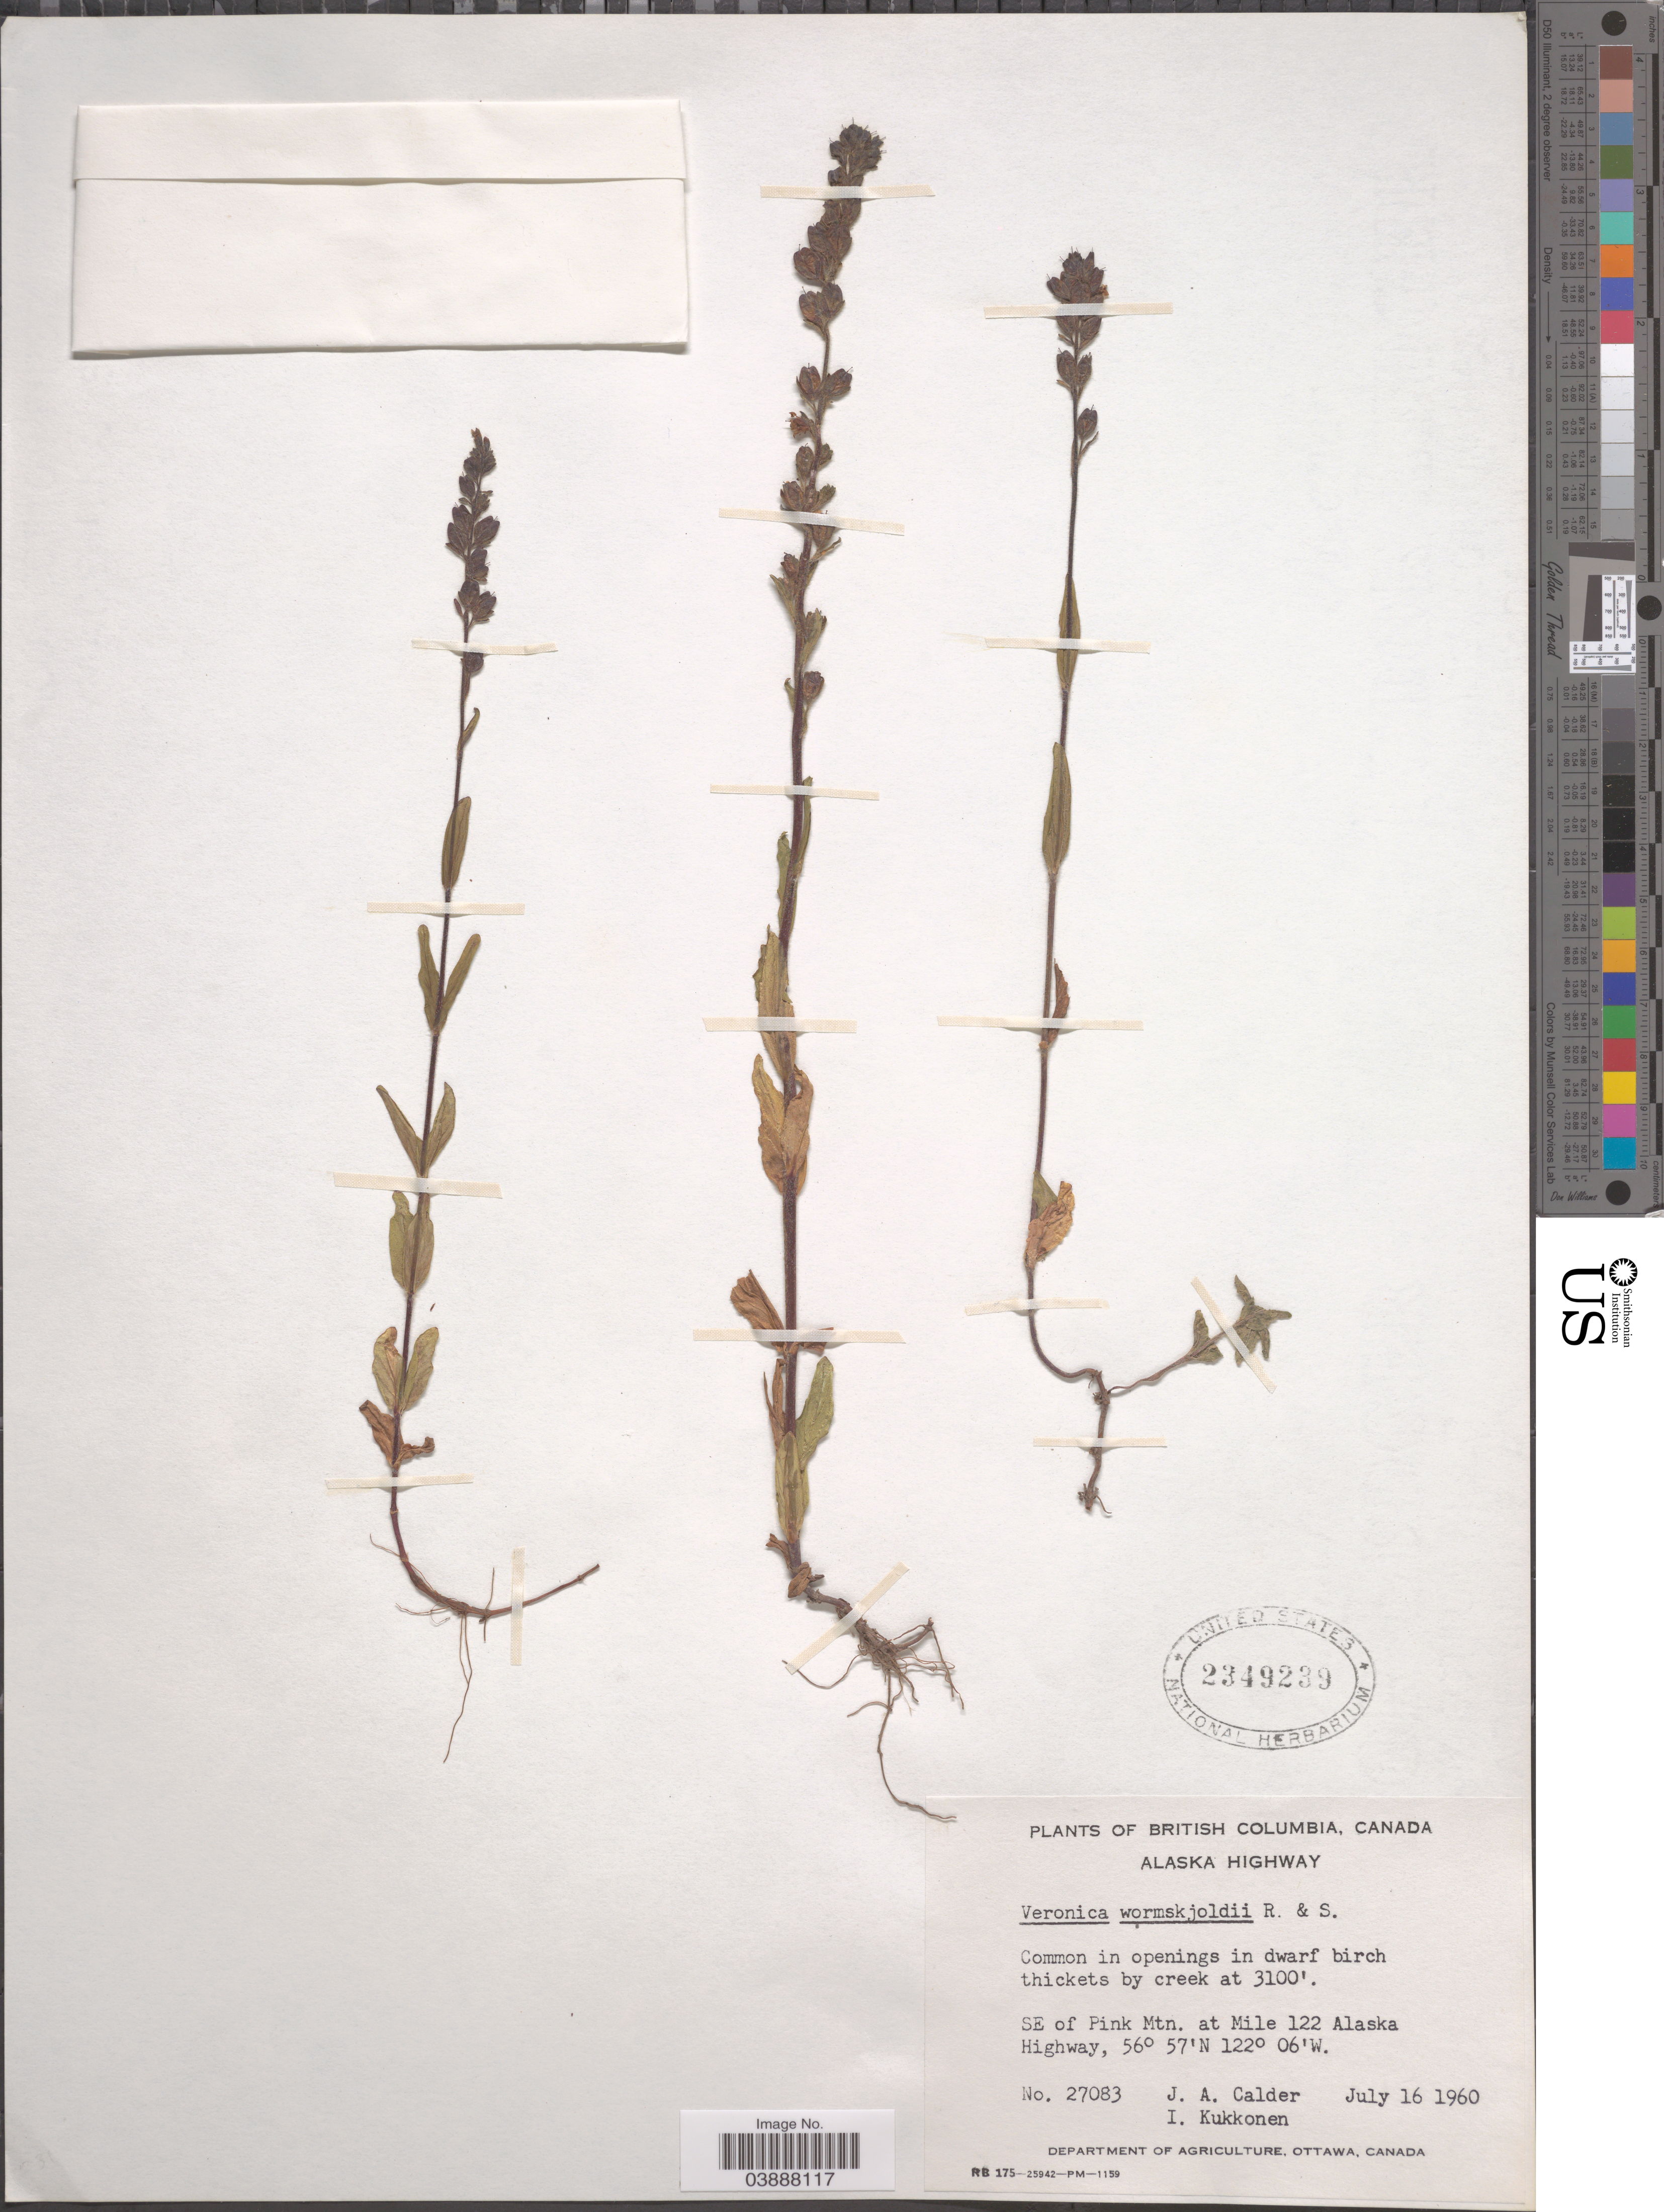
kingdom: Plantae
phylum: Tracheophyta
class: Magnoliopsida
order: Lamiales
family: Plantaginaceae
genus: Veronica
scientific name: Veronica wormskjoldii subsp. wormskjoldii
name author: Roem. & Schult.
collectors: J. A. Calder & I. Kukkonen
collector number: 27083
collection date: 1960-07-16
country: Canada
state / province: British Columbia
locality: Alaska Highway. In dwarf birch thickets by creek. SE of Pink Mtn. at Mile 122 Alaska Highway.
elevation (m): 945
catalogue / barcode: US 2349239